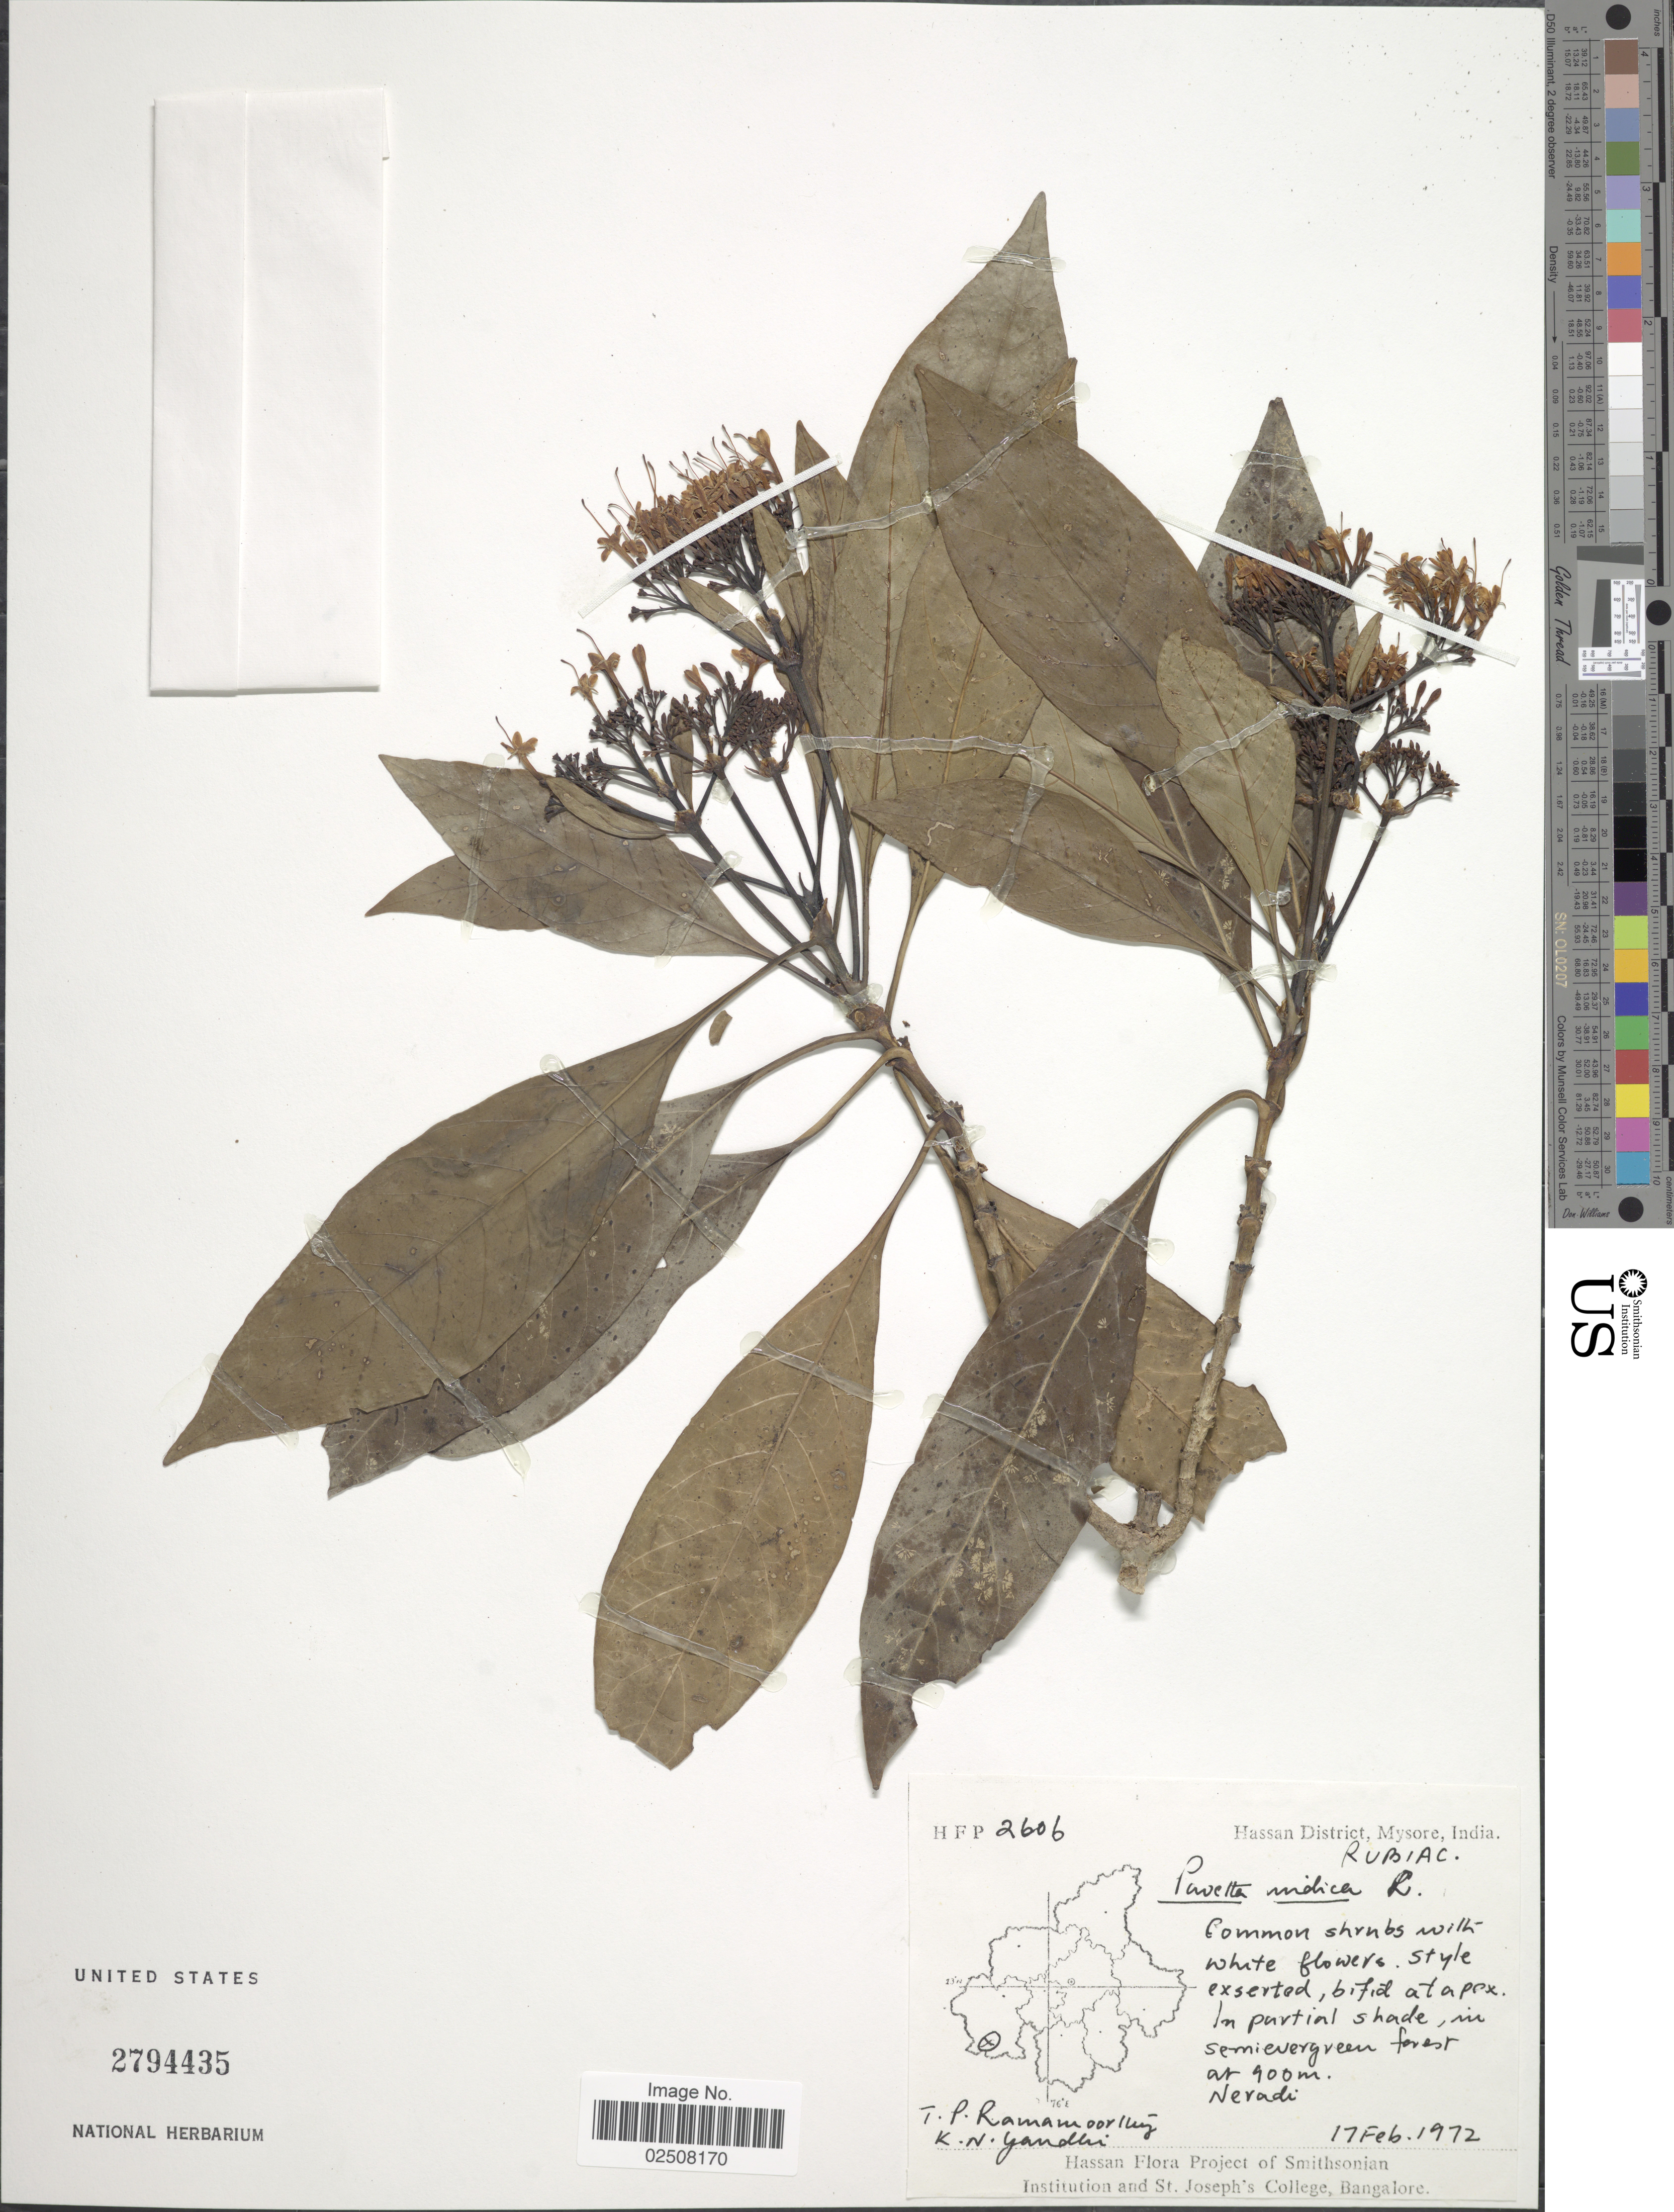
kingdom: Plantae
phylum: Tracheophyta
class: Magnoliopsida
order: Gentianales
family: Rubiaceae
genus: Pavetta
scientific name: Pavetta indica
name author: L.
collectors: T. P. Ramamoorthy & K. N. Gandhi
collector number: H F P 2606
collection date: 1972-02-17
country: India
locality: Hassan District, Mysore, In partial shade, in semi evergreen forest, Neradi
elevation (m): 900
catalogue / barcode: US 2794435